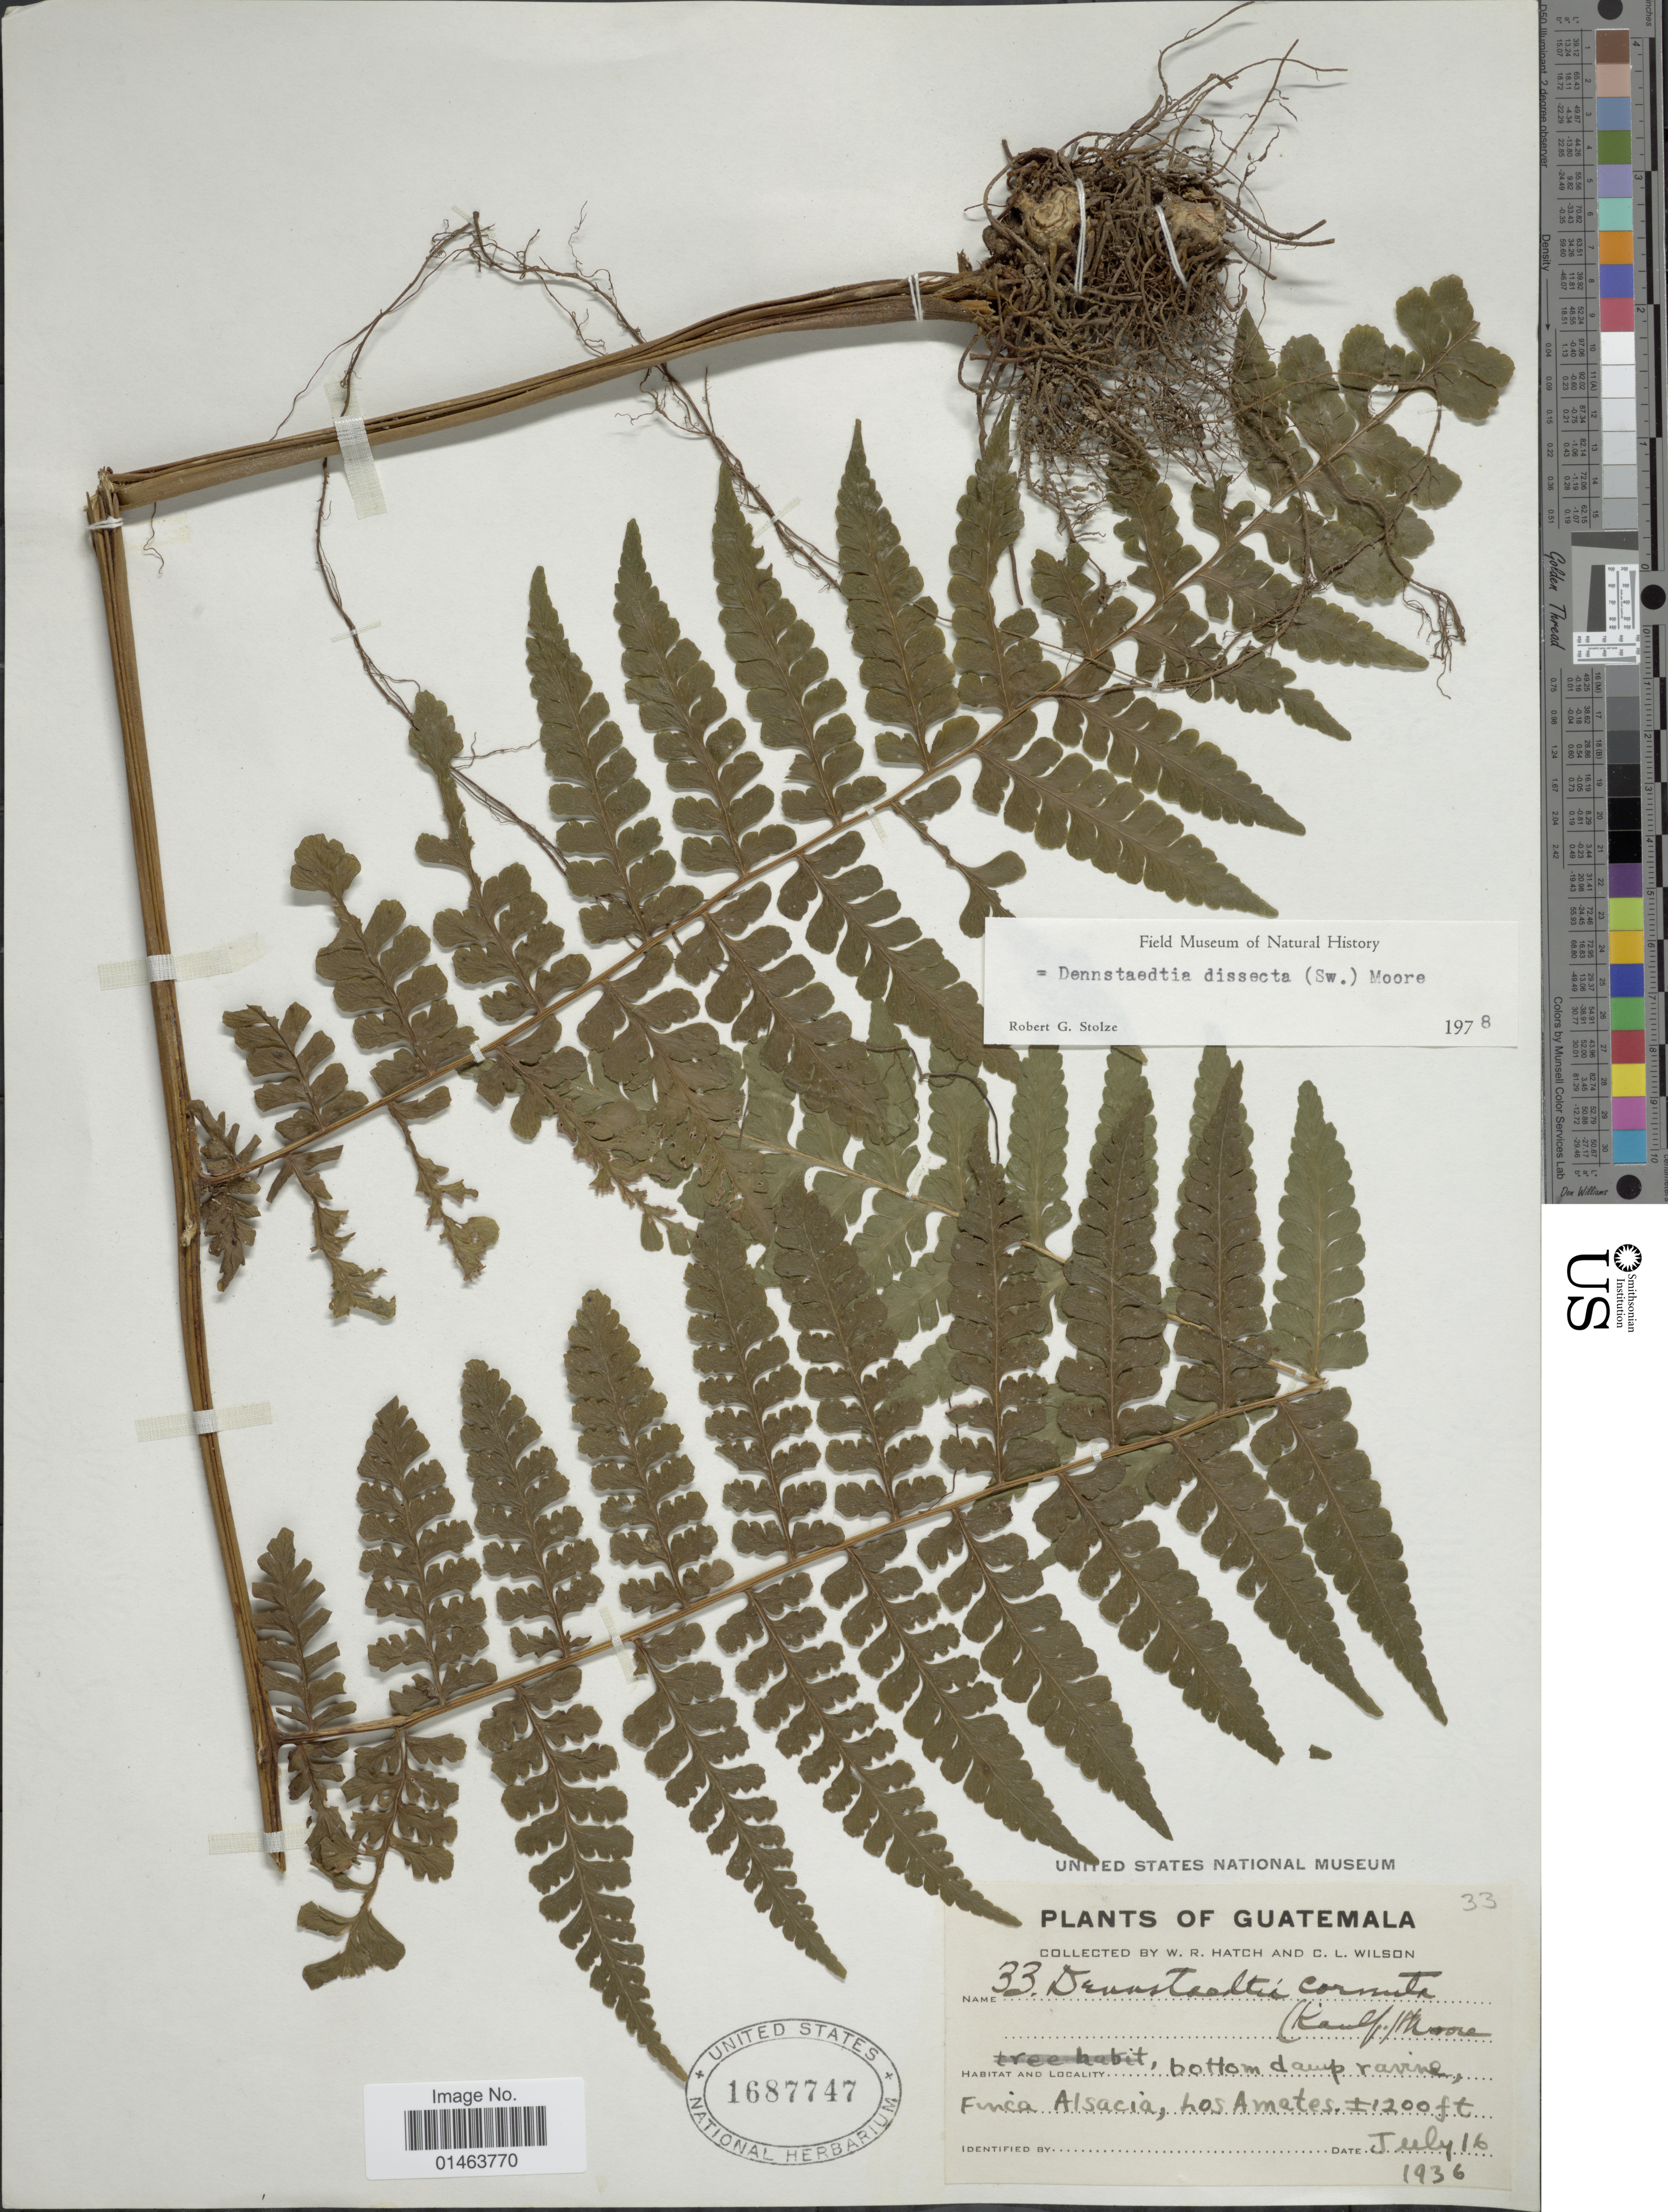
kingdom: Plantae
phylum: Tracheophyta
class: Polypodiopsida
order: Polypodiales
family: Dennstaedtiaceae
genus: Dennstaedtia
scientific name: Dennstaedtia auriculata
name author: Navarr. & B. Øllg.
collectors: W. Hatch & C. L. Wilson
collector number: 33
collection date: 1936-07-16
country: Guatemala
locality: Guatemala, bottom daup ravine, Finca Alsacia, Los Amates.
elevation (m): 366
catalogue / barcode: US 1687747